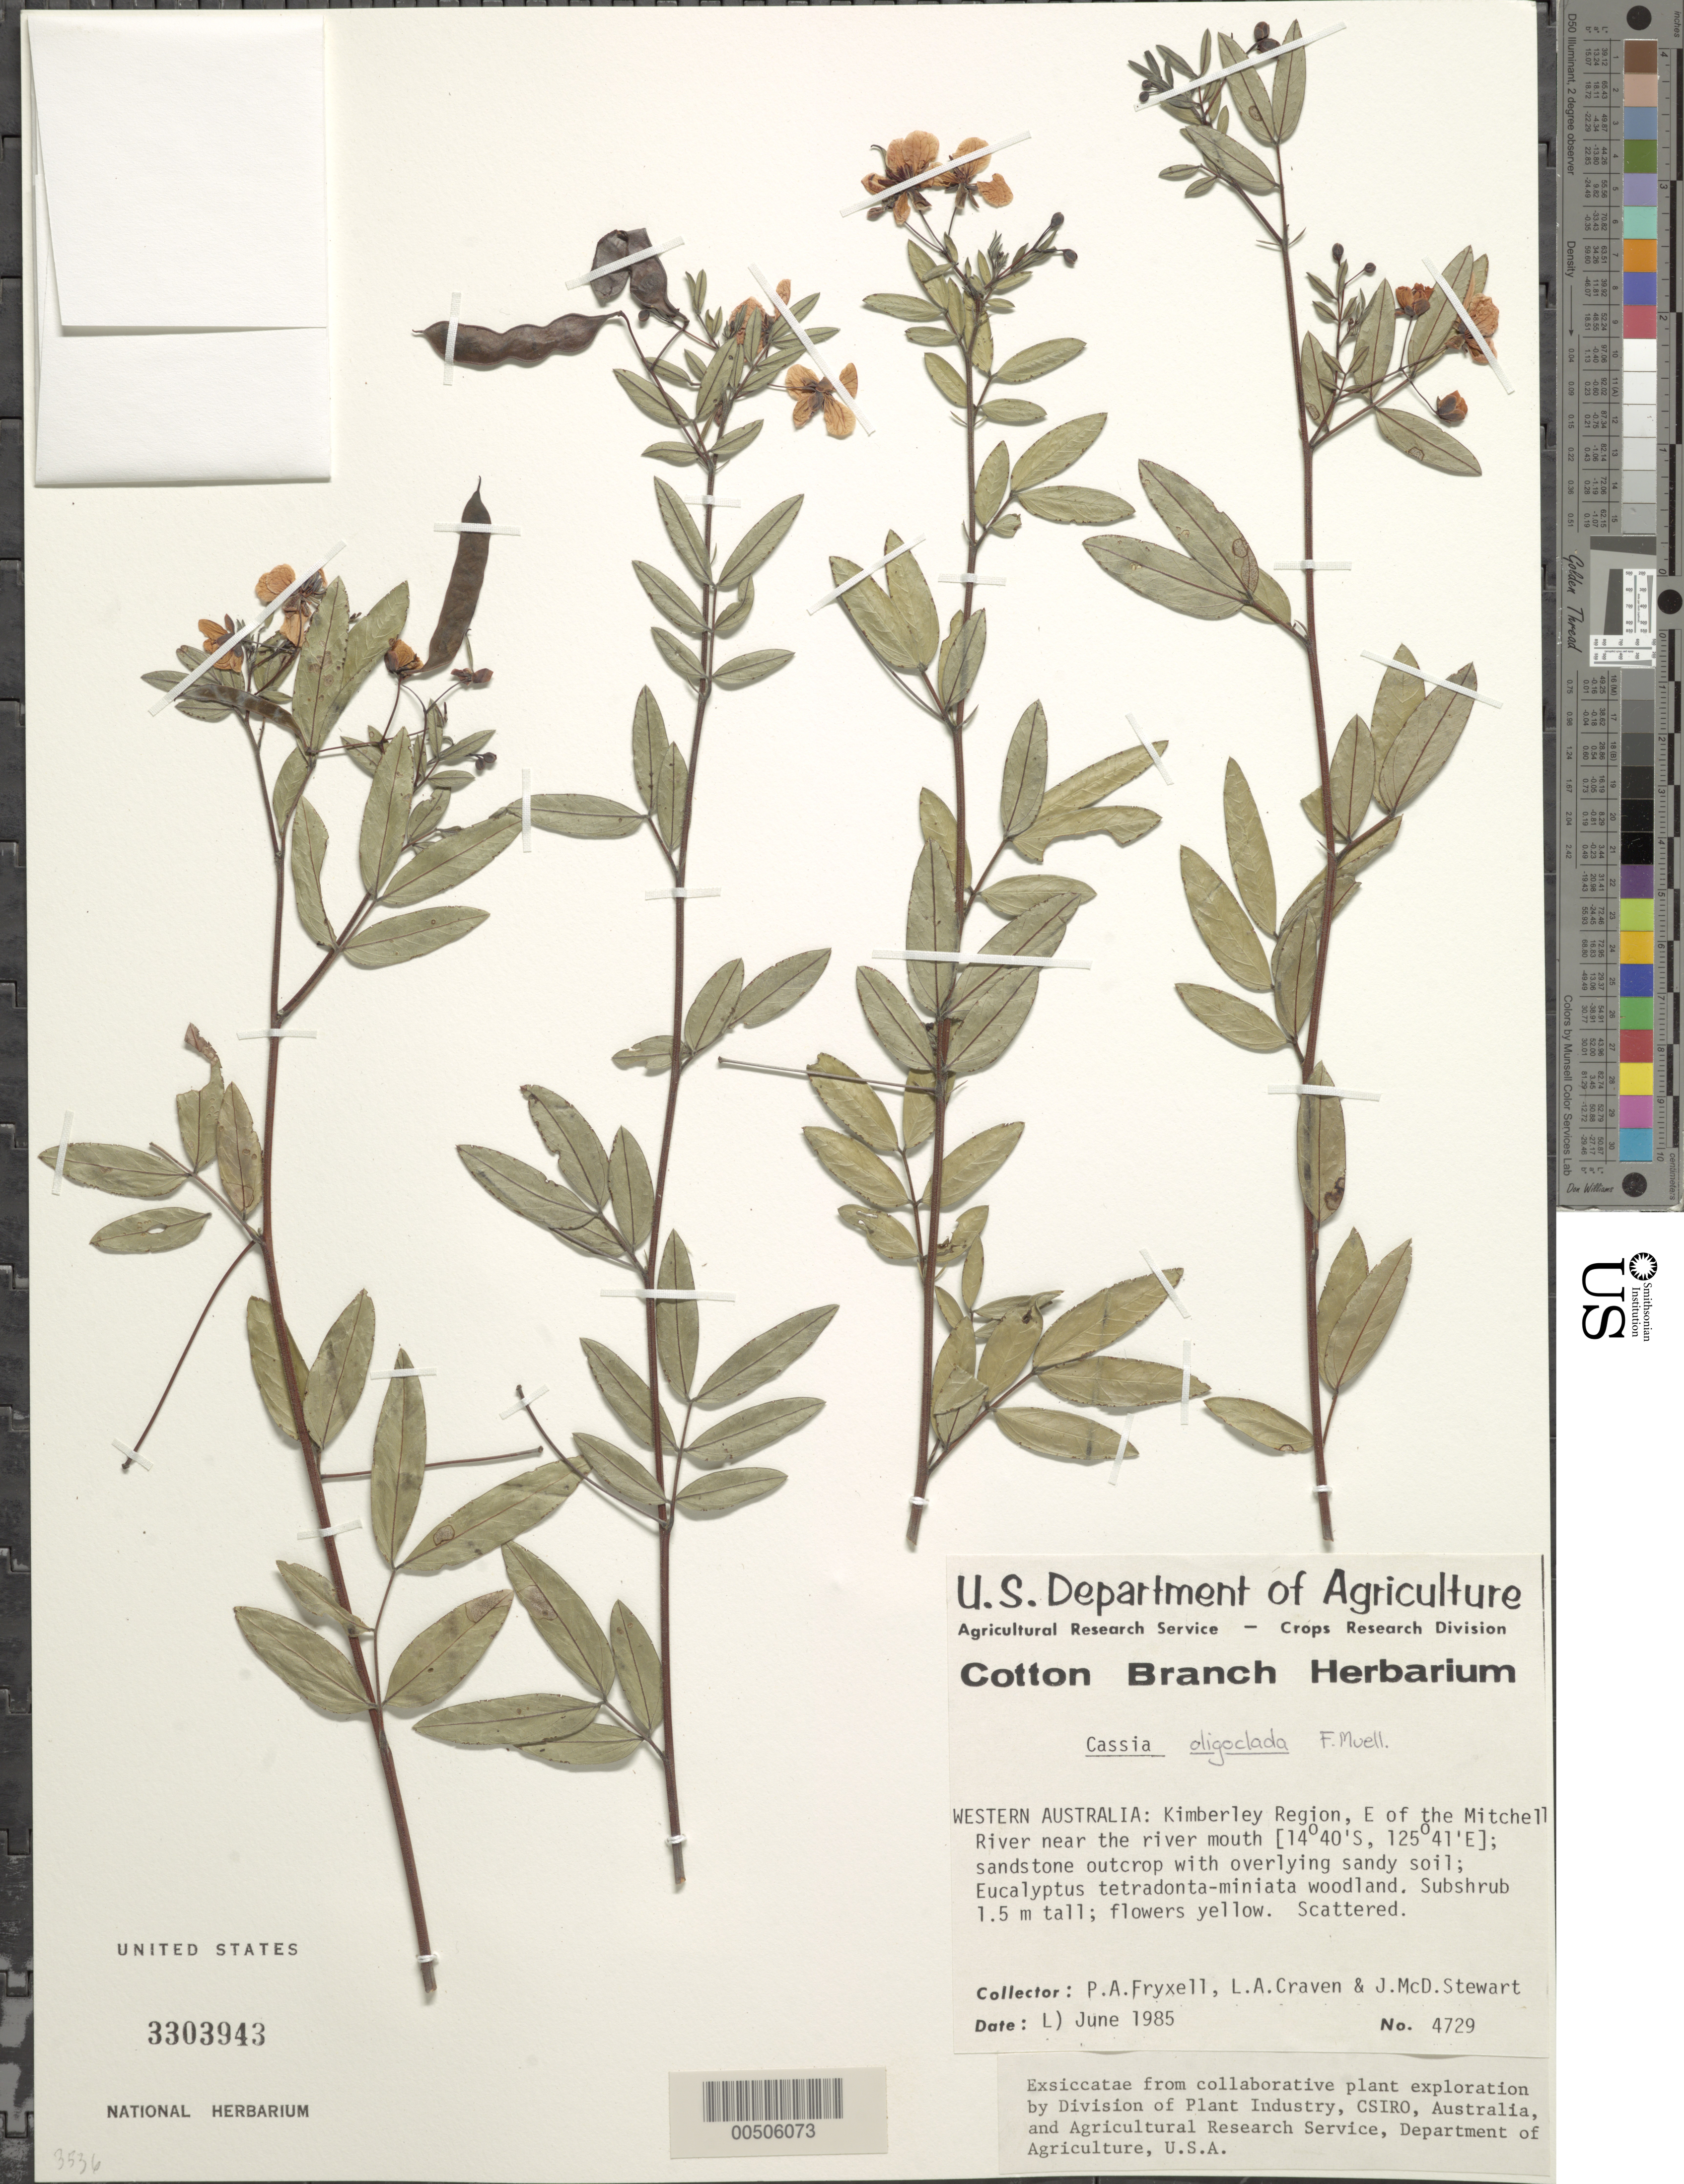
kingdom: Plantae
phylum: Tracheophyta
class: Magnoliopsida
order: Fabales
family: Fabaceae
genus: Cassia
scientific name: Cassia oligoclada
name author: F. Muell.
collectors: P. A. Fryxell, L. A. Craven & J. Stewart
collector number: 4729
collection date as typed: Jun 1985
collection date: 1985-06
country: Australia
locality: Kimberley, e of mitchell river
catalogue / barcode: US 3303943